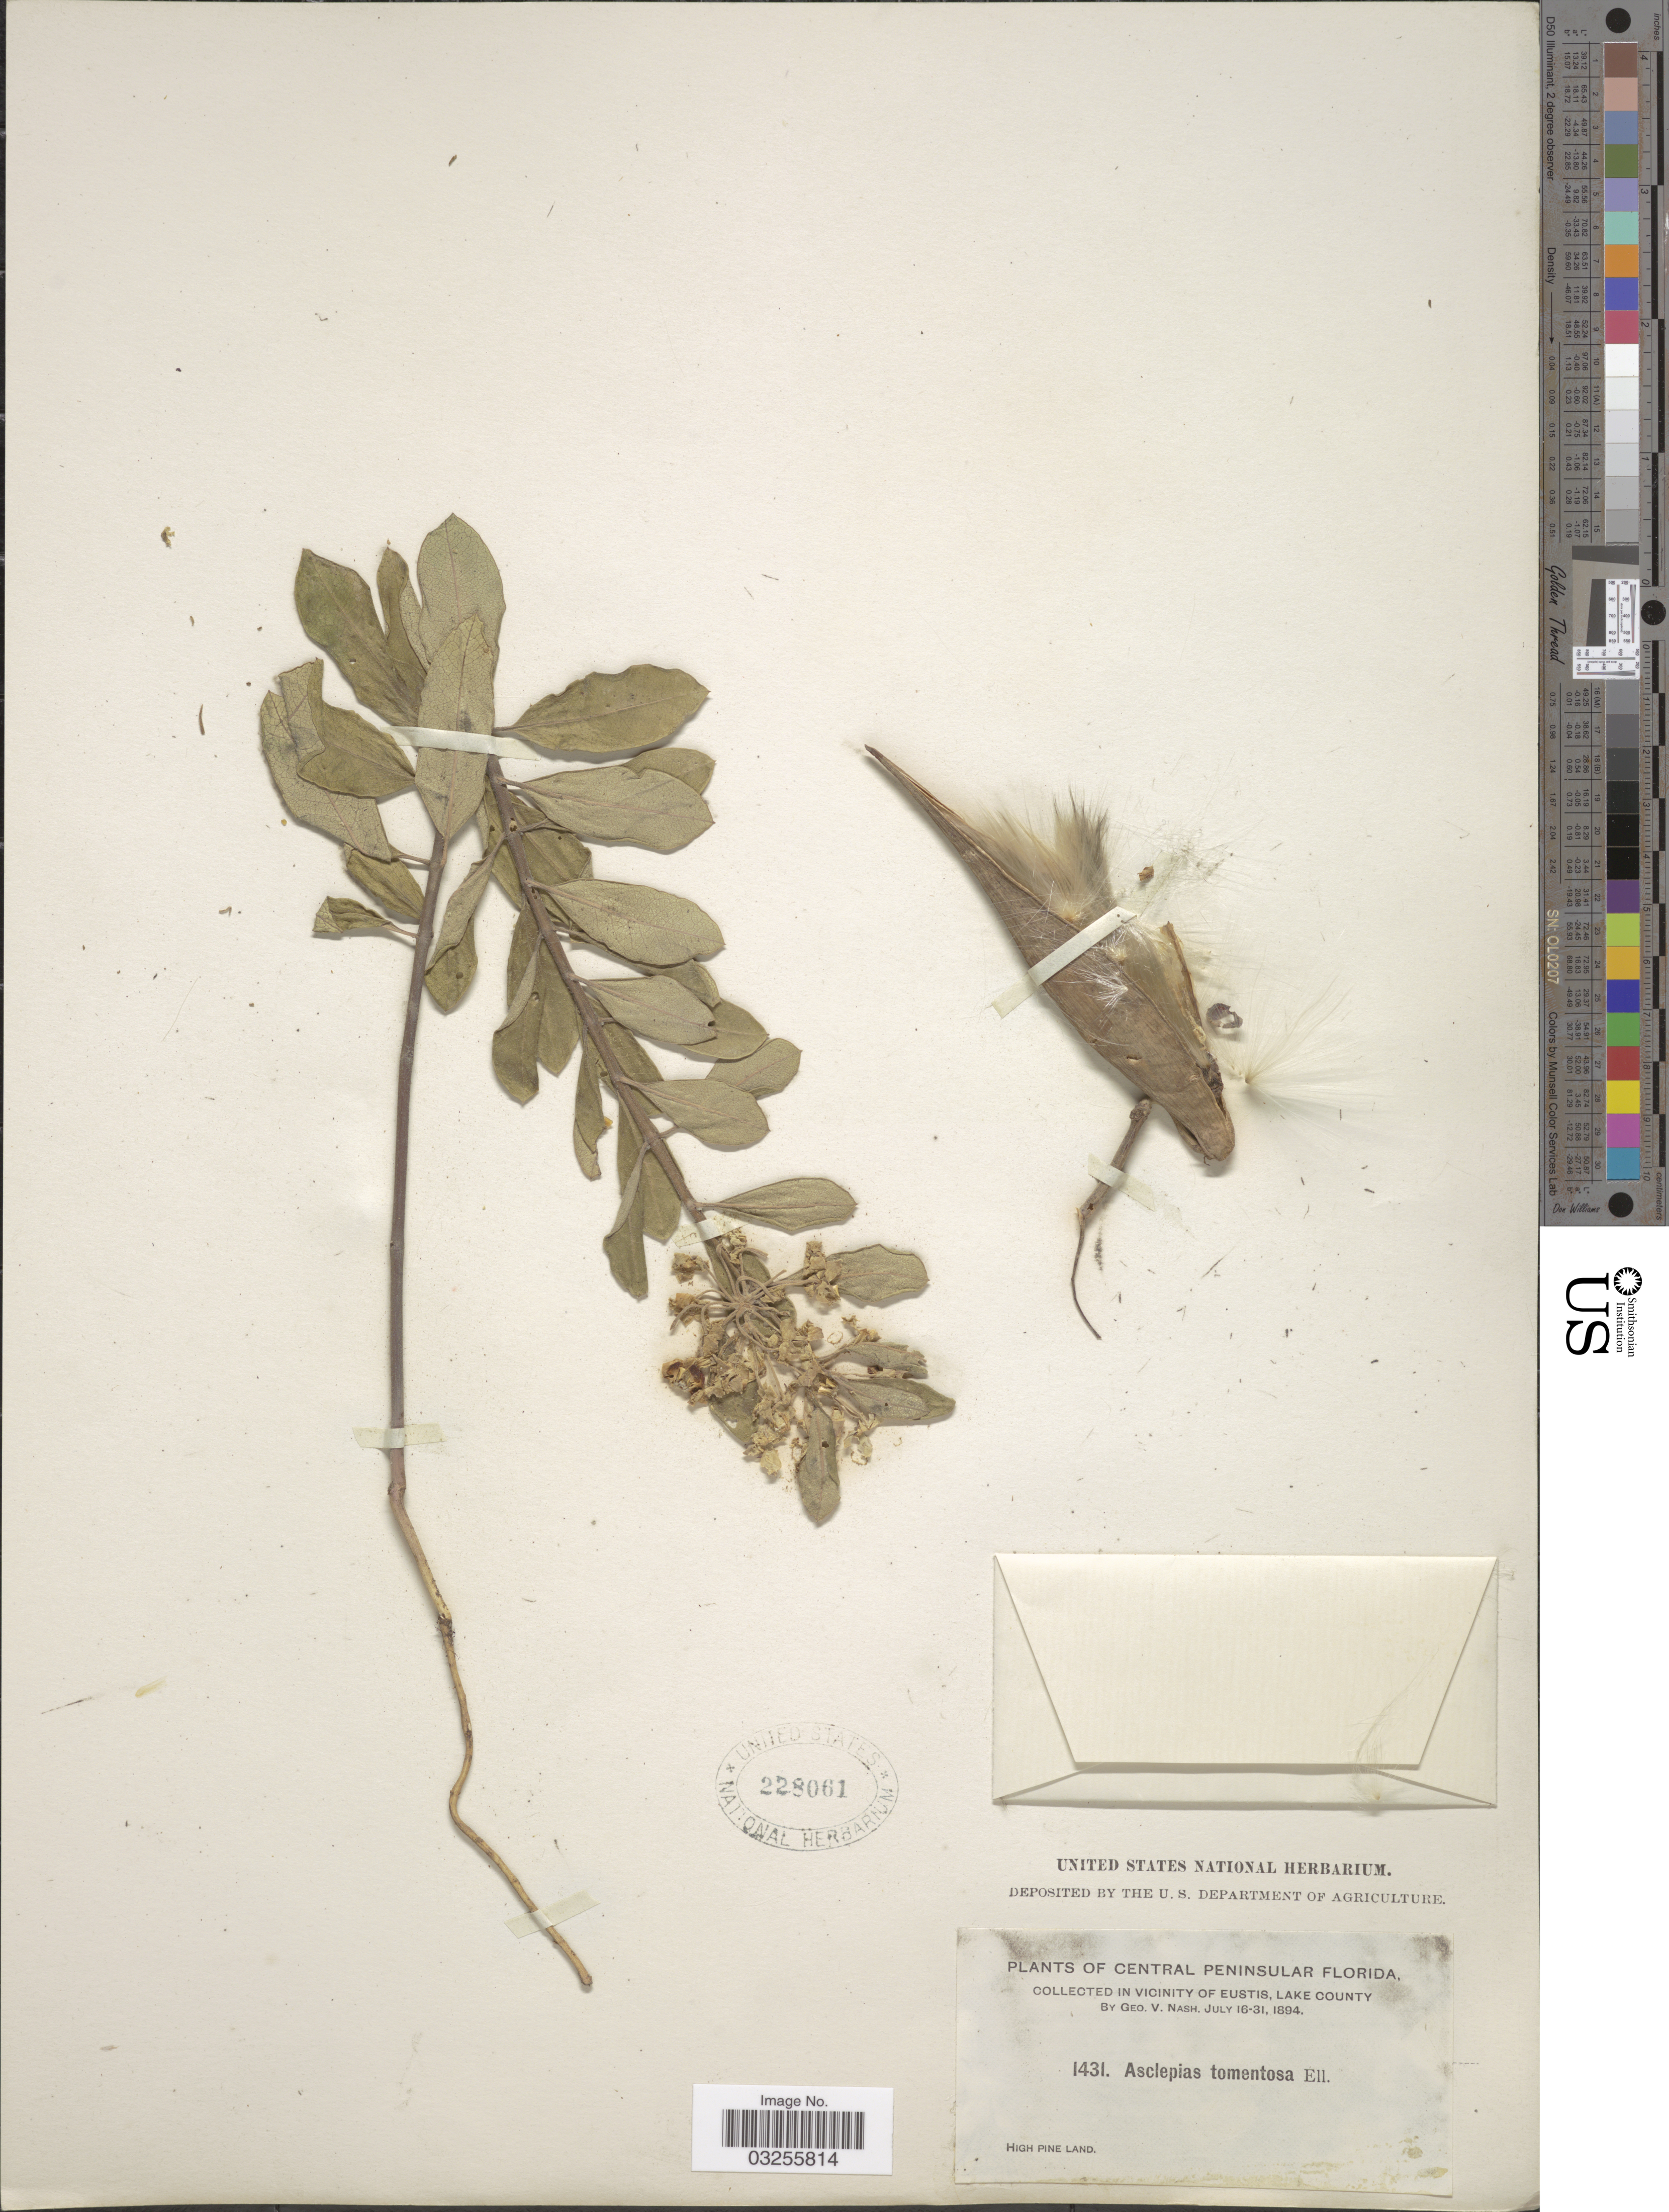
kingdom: Plantae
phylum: Tracheophyta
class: Magnoliopsida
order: Gentianales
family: Apocynaceae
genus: Asclepias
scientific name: Asclepias tomentosa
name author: Elliott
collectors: G. V. Nash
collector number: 1431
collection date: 1894-07-16/1894-07-31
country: United States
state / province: Florida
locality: Central Peninsular. High Pine Land.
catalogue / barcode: US 228061